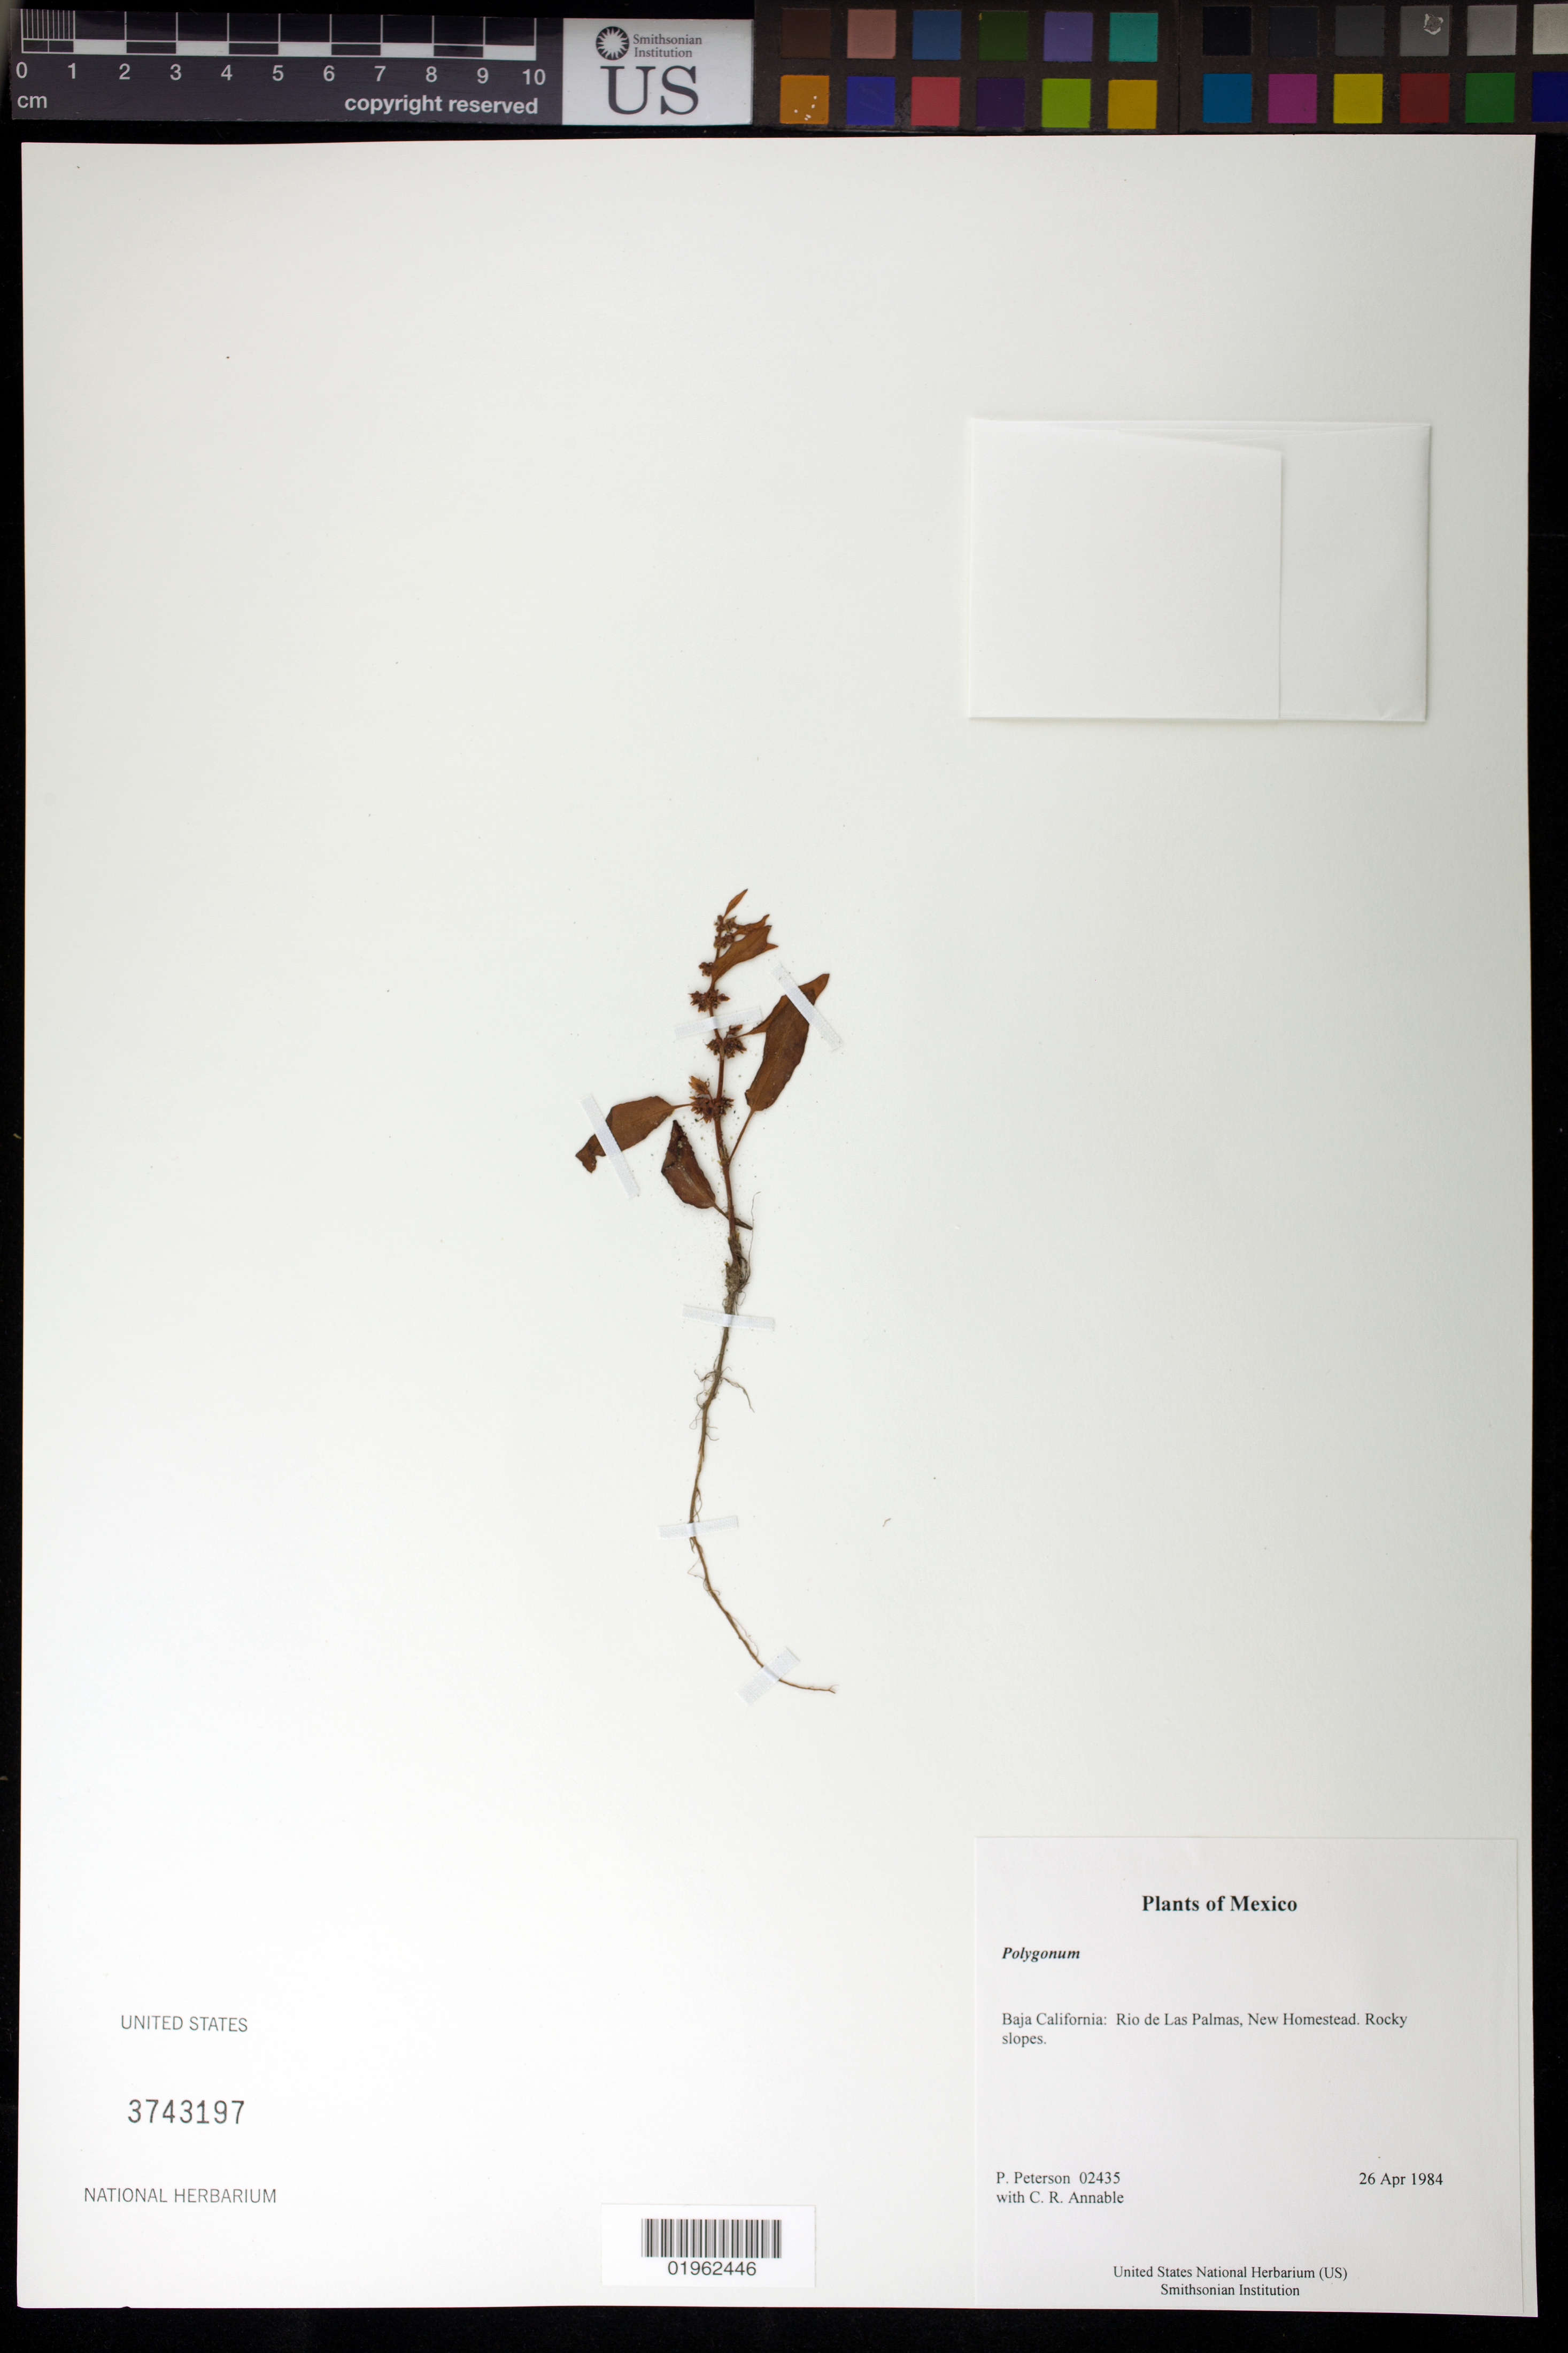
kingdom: Plantae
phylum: Tracheophyta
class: Magnoliopsida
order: Caryophyllales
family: Polygonaceae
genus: Polygonum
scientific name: Polygonum sp.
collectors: P. M. Peterson & C. R. Annable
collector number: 02435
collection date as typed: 26 Apr 1984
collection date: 1984-04-26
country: Mexico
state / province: Baja California Norte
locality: Rio de Las Palmas, New Homestead.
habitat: Rocky slopes.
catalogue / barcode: US 3743197